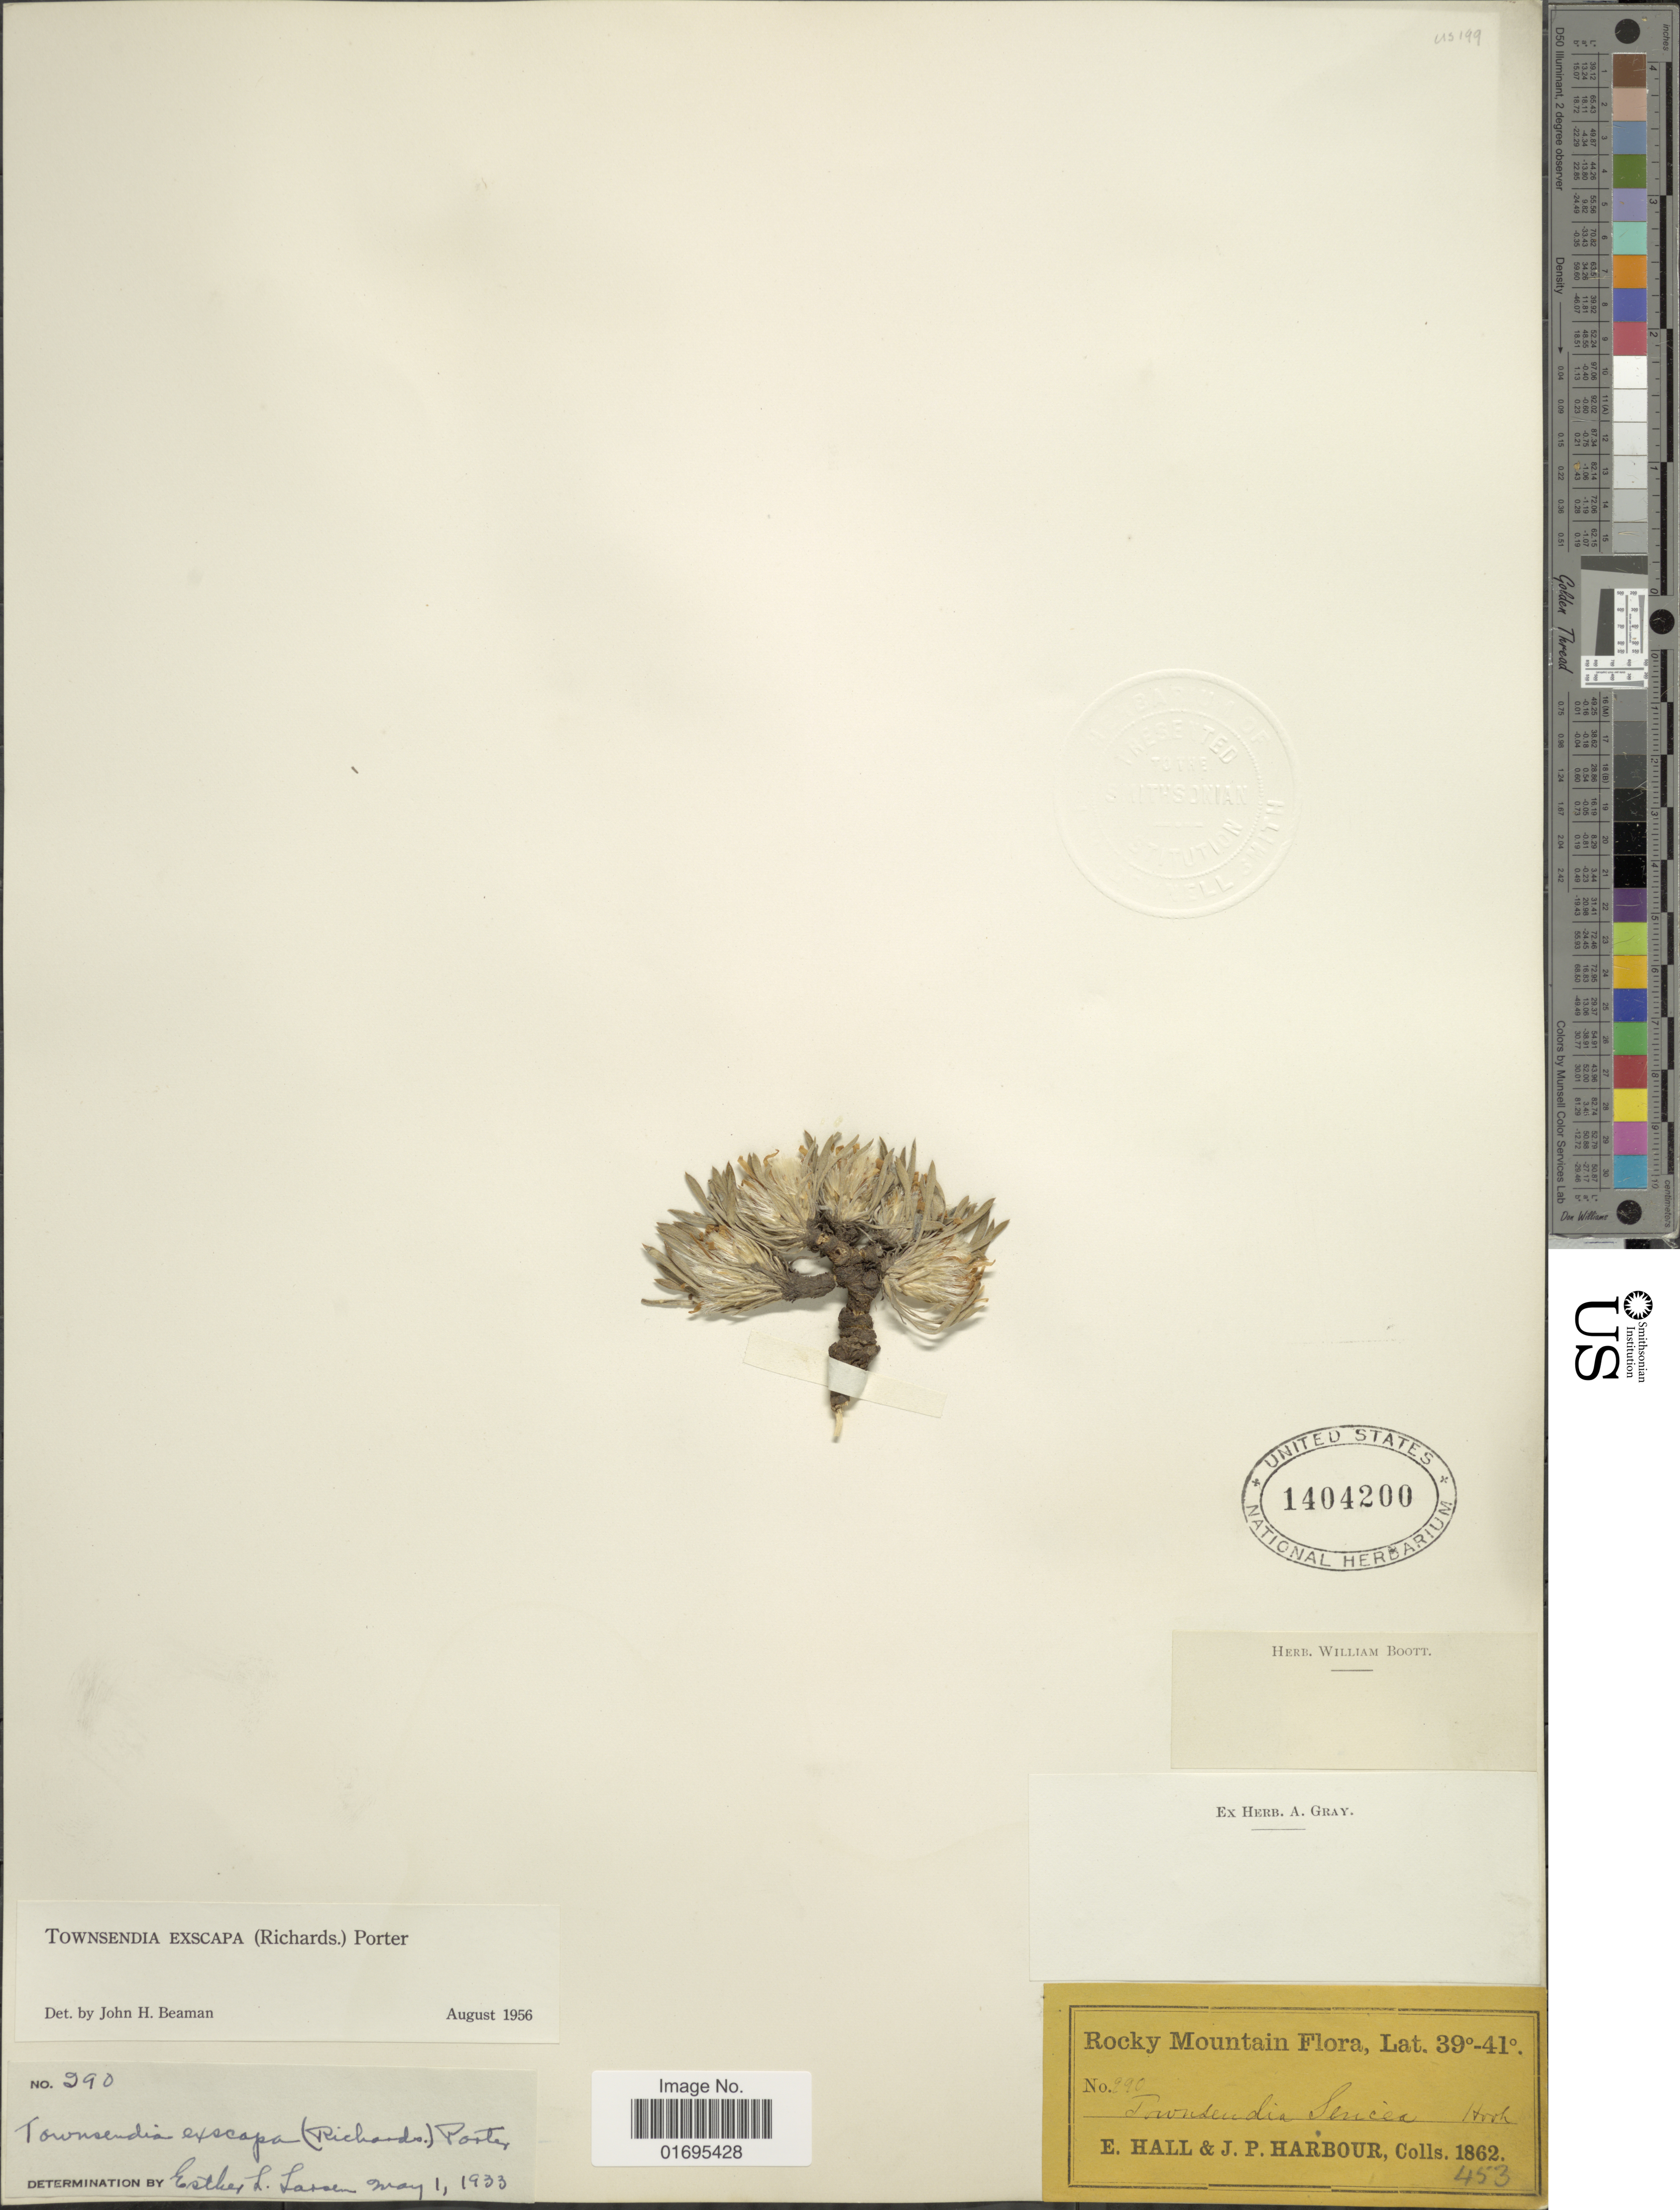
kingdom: Plantae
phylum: Tracheophyta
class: Magnoliopsida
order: Asterales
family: Asteraceae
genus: Townsendia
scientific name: Townsendia exscapa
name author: (Richardson) Porter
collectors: E. Hall & J. Harbour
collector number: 290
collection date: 1862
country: United States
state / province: Colorado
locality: Rocky Mtns.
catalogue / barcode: US 1404200